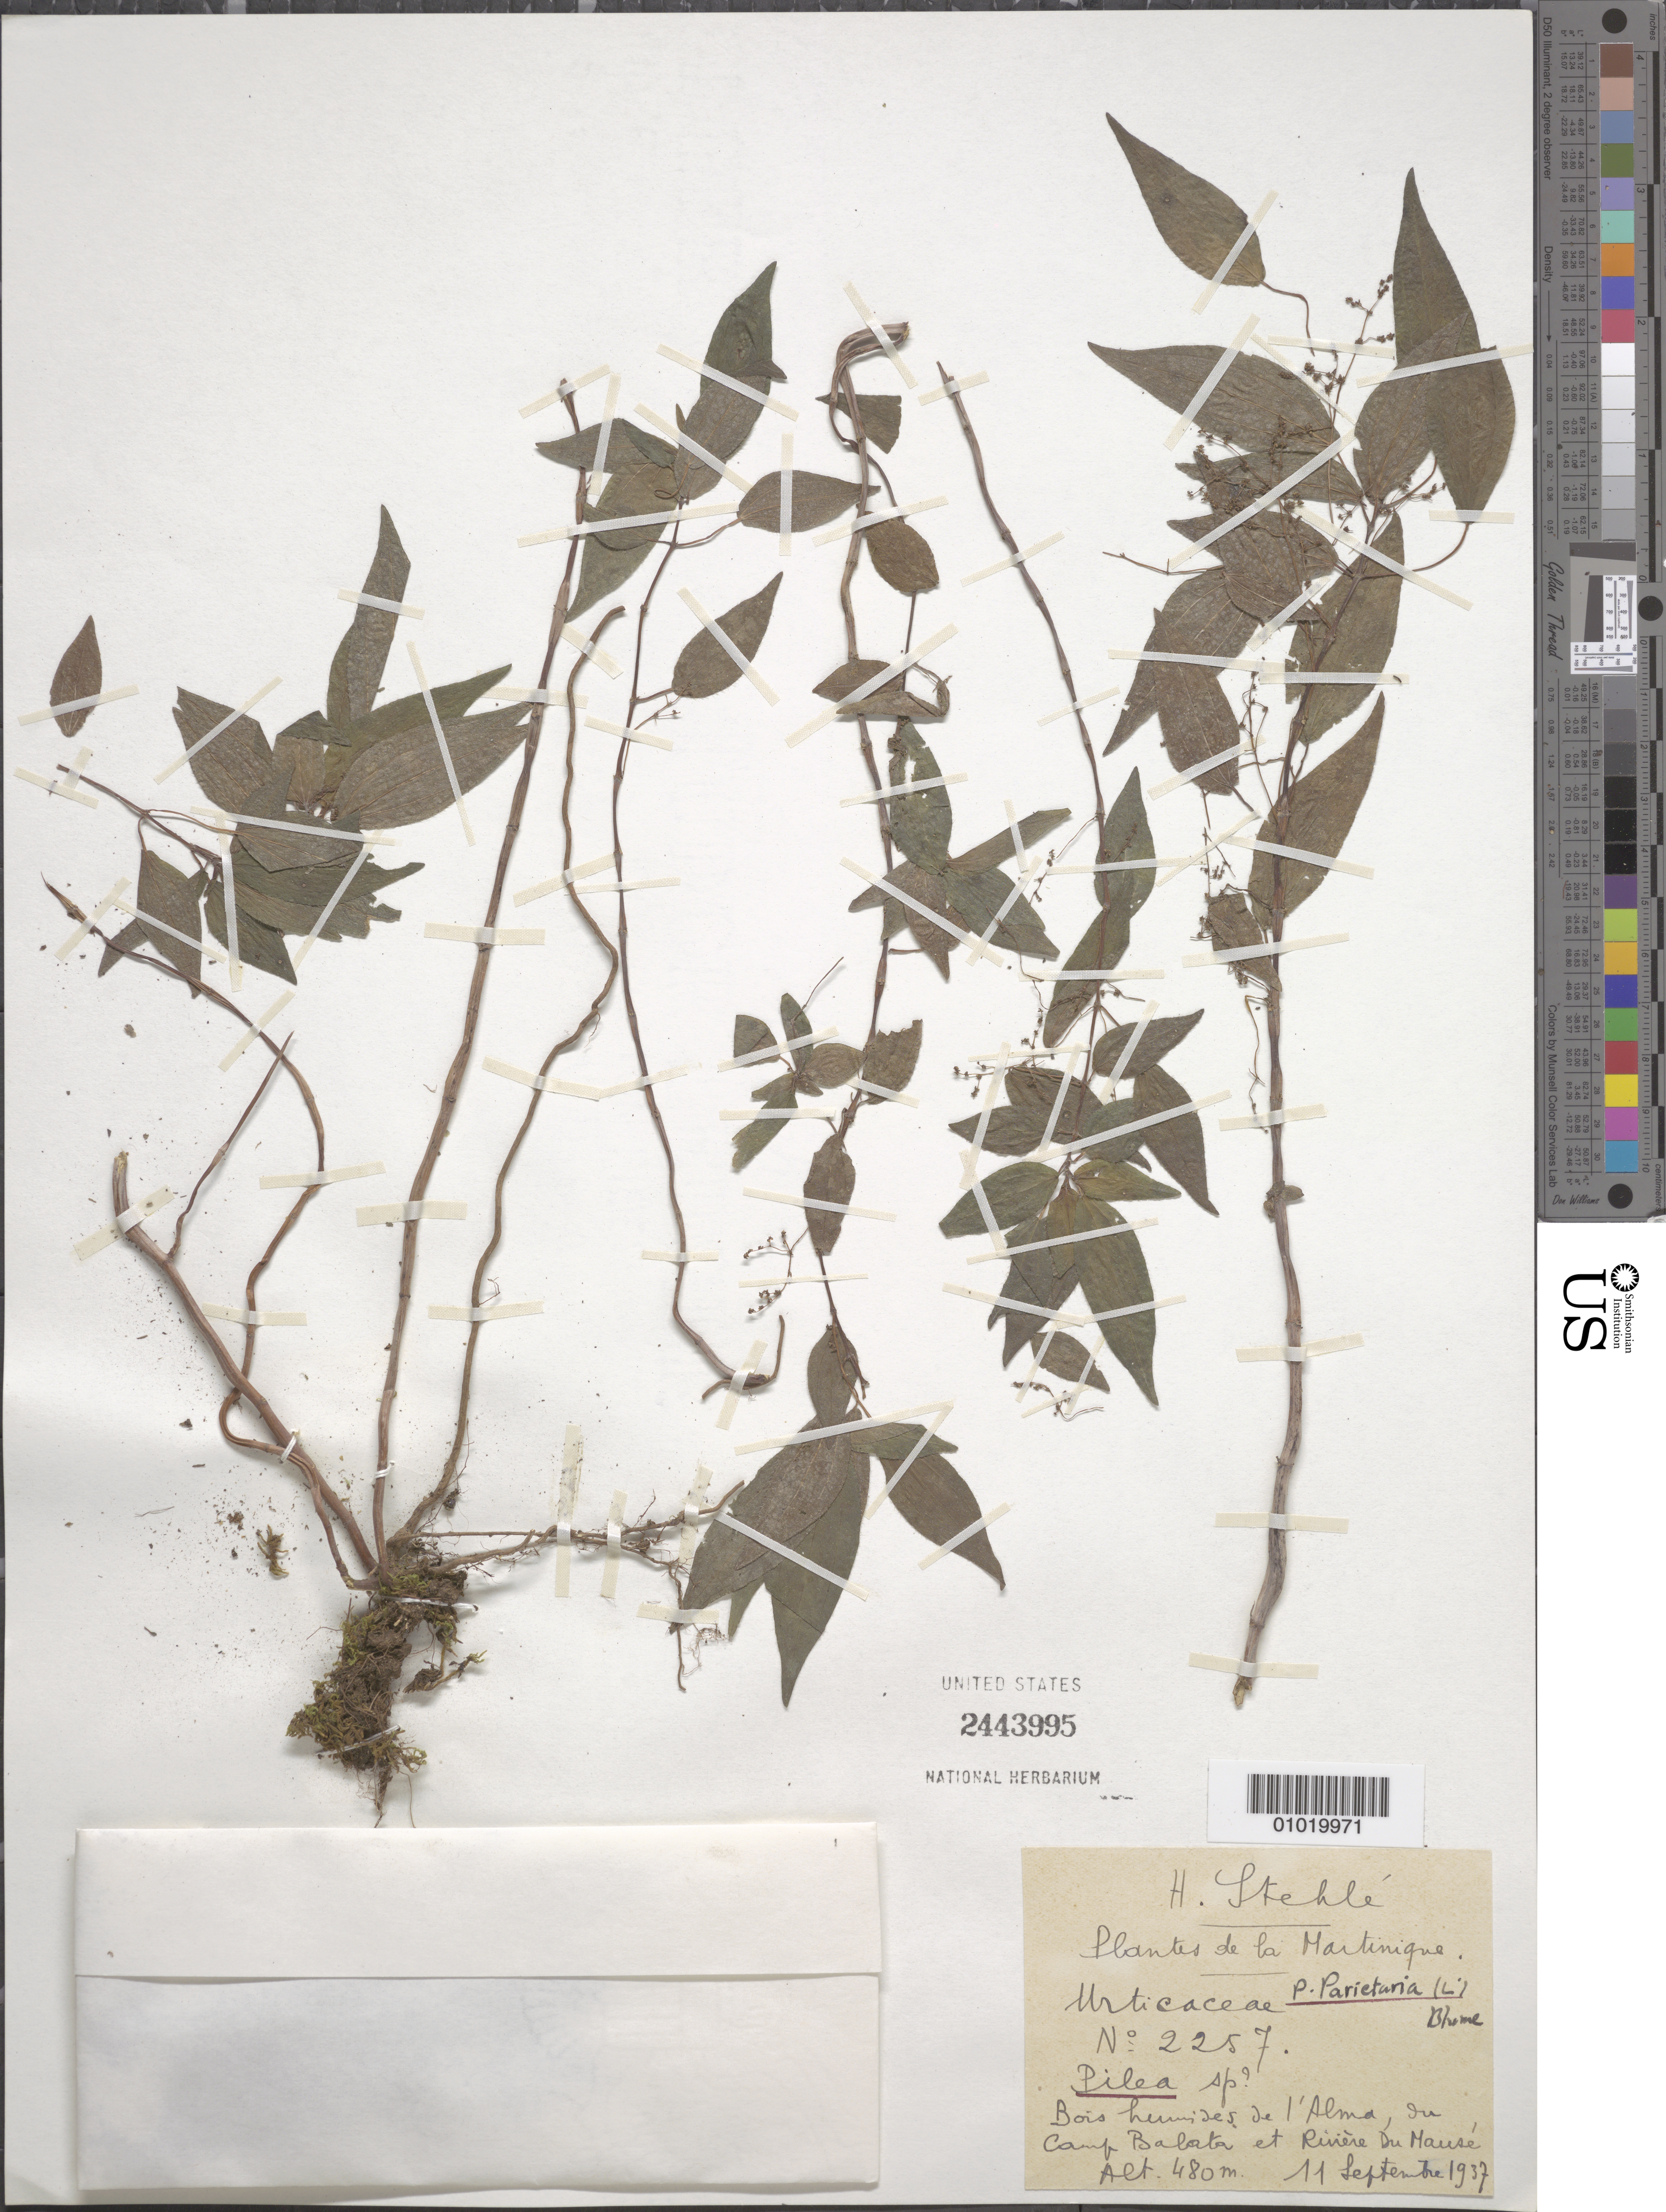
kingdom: Plantae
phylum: Tracheophyta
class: Magnoliopsida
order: Rosales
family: Urticaceae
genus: Pilea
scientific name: Pilea parietaria var. parietaria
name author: (L.) Blume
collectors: H. Stehlé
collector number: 2257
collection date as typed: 11 Sep 1937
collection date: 1937-09-11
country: Martinique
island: Martinique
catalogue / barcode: US 2443995